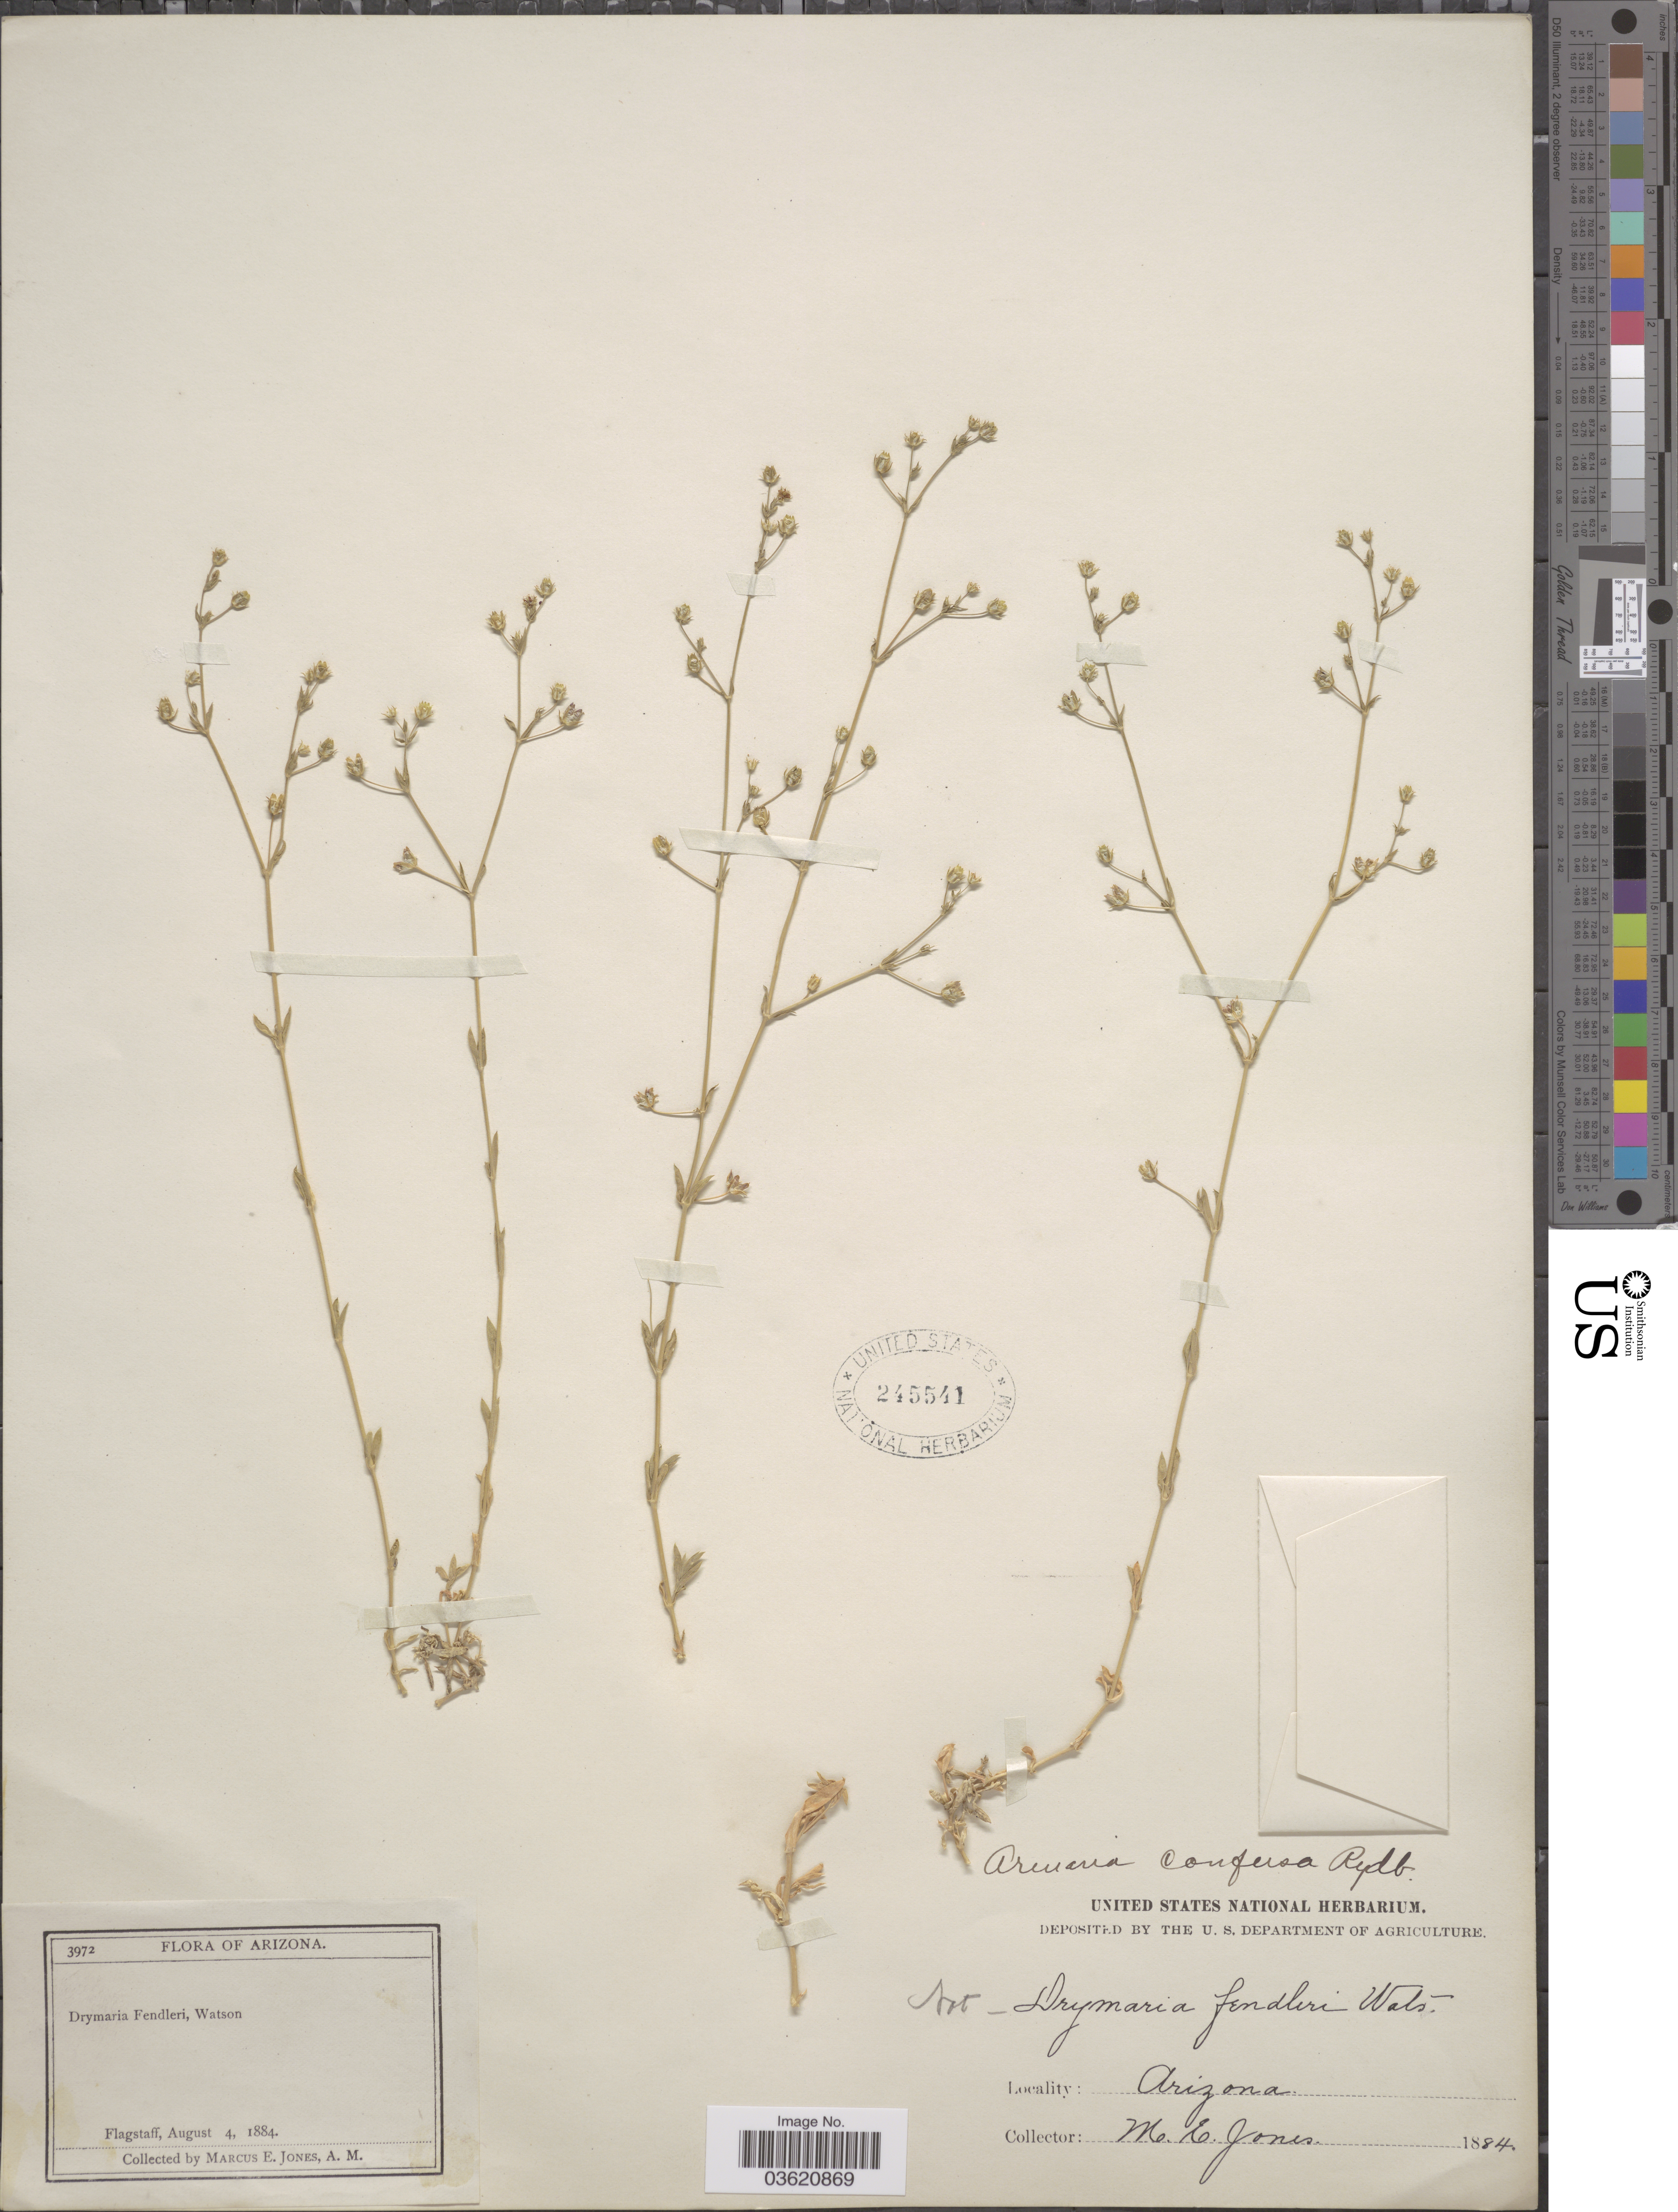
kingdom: Plantae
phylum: Tracheophyta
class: Magnoliopsida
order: Caryophyllales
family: Caryophyllaceae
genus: Arenaria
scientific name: Arenaria macdougalii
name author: A. Heller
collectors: M. E. Jones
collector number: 3972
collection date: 1884-08-04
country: United States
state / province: Arizona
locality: Flagstaff.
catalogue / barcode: US 245541